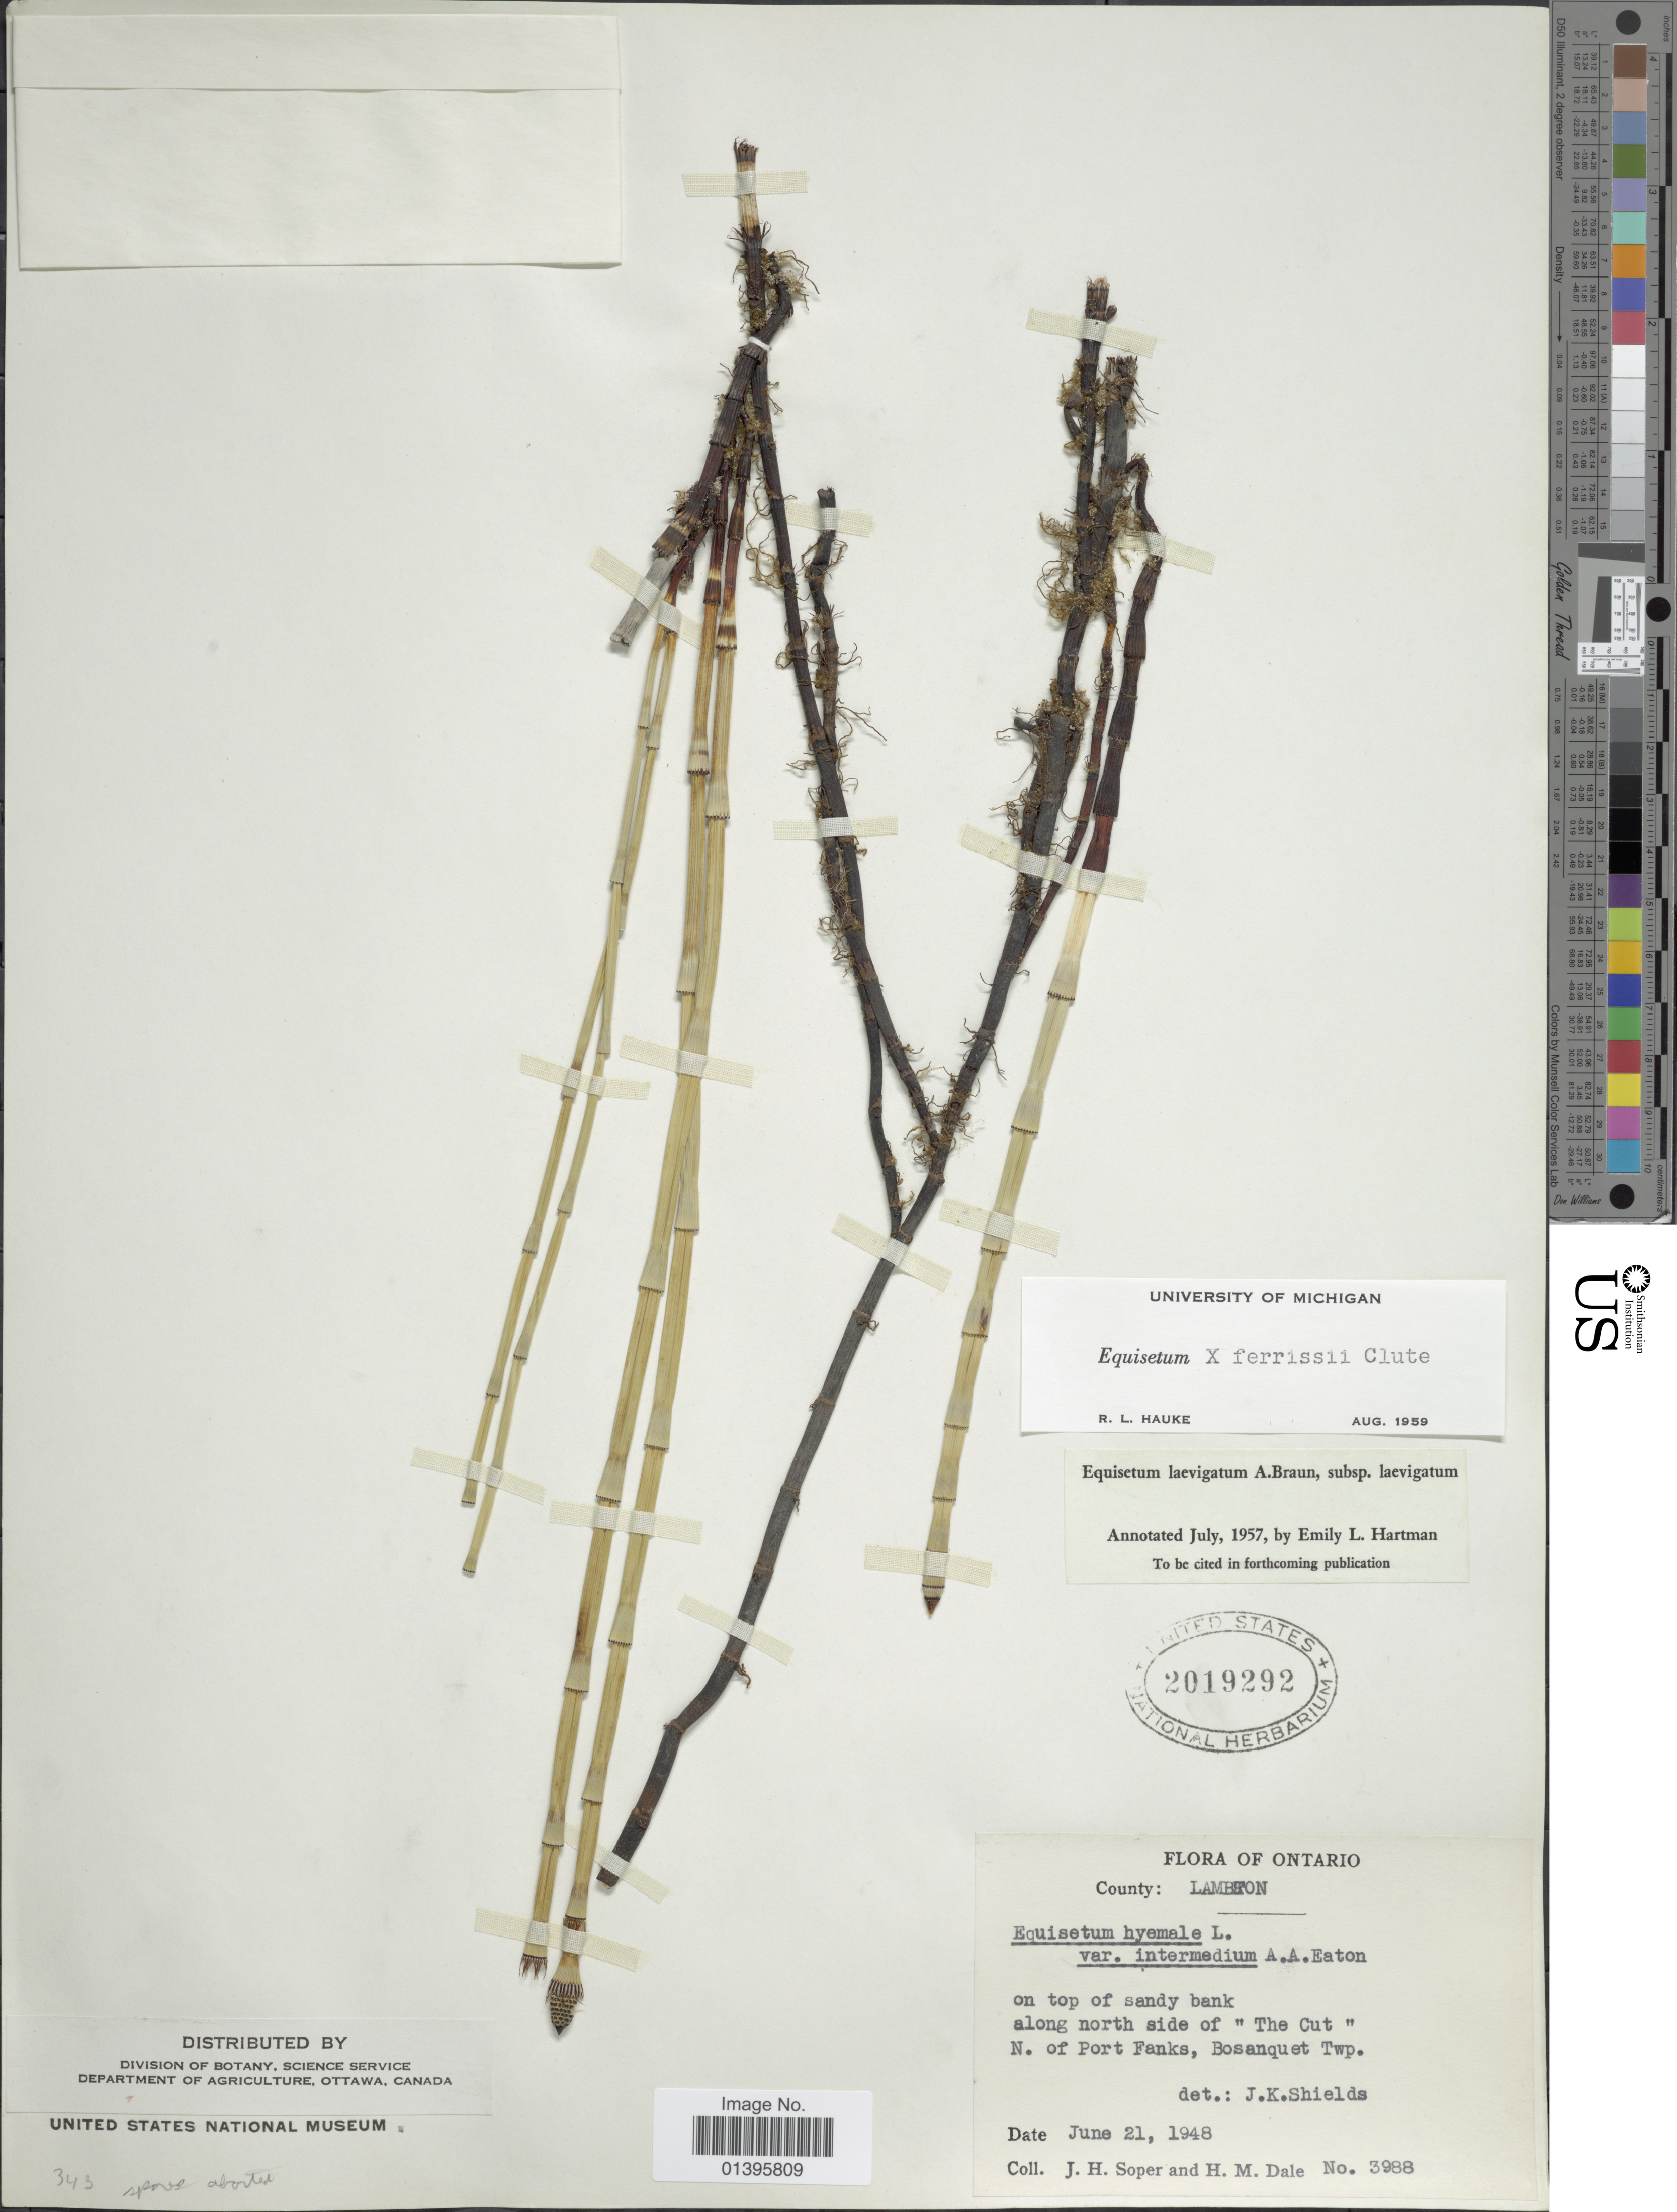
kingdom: Plantae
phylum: Tracheophyta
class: Polypodiopsida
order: Equisetales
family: Equisetaceae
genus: Equisetum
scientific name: Equisetum x ferrissii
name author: Clute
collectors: J. H. Soper & H. M. Dale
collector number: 3988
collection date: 1948-06-21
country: Canada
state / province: Ontario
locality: County: Lambton. On top of sandy bank along north side of "The Cut" N. of Port Fanks, Bosanquet Twp.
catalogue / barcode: US 2019292